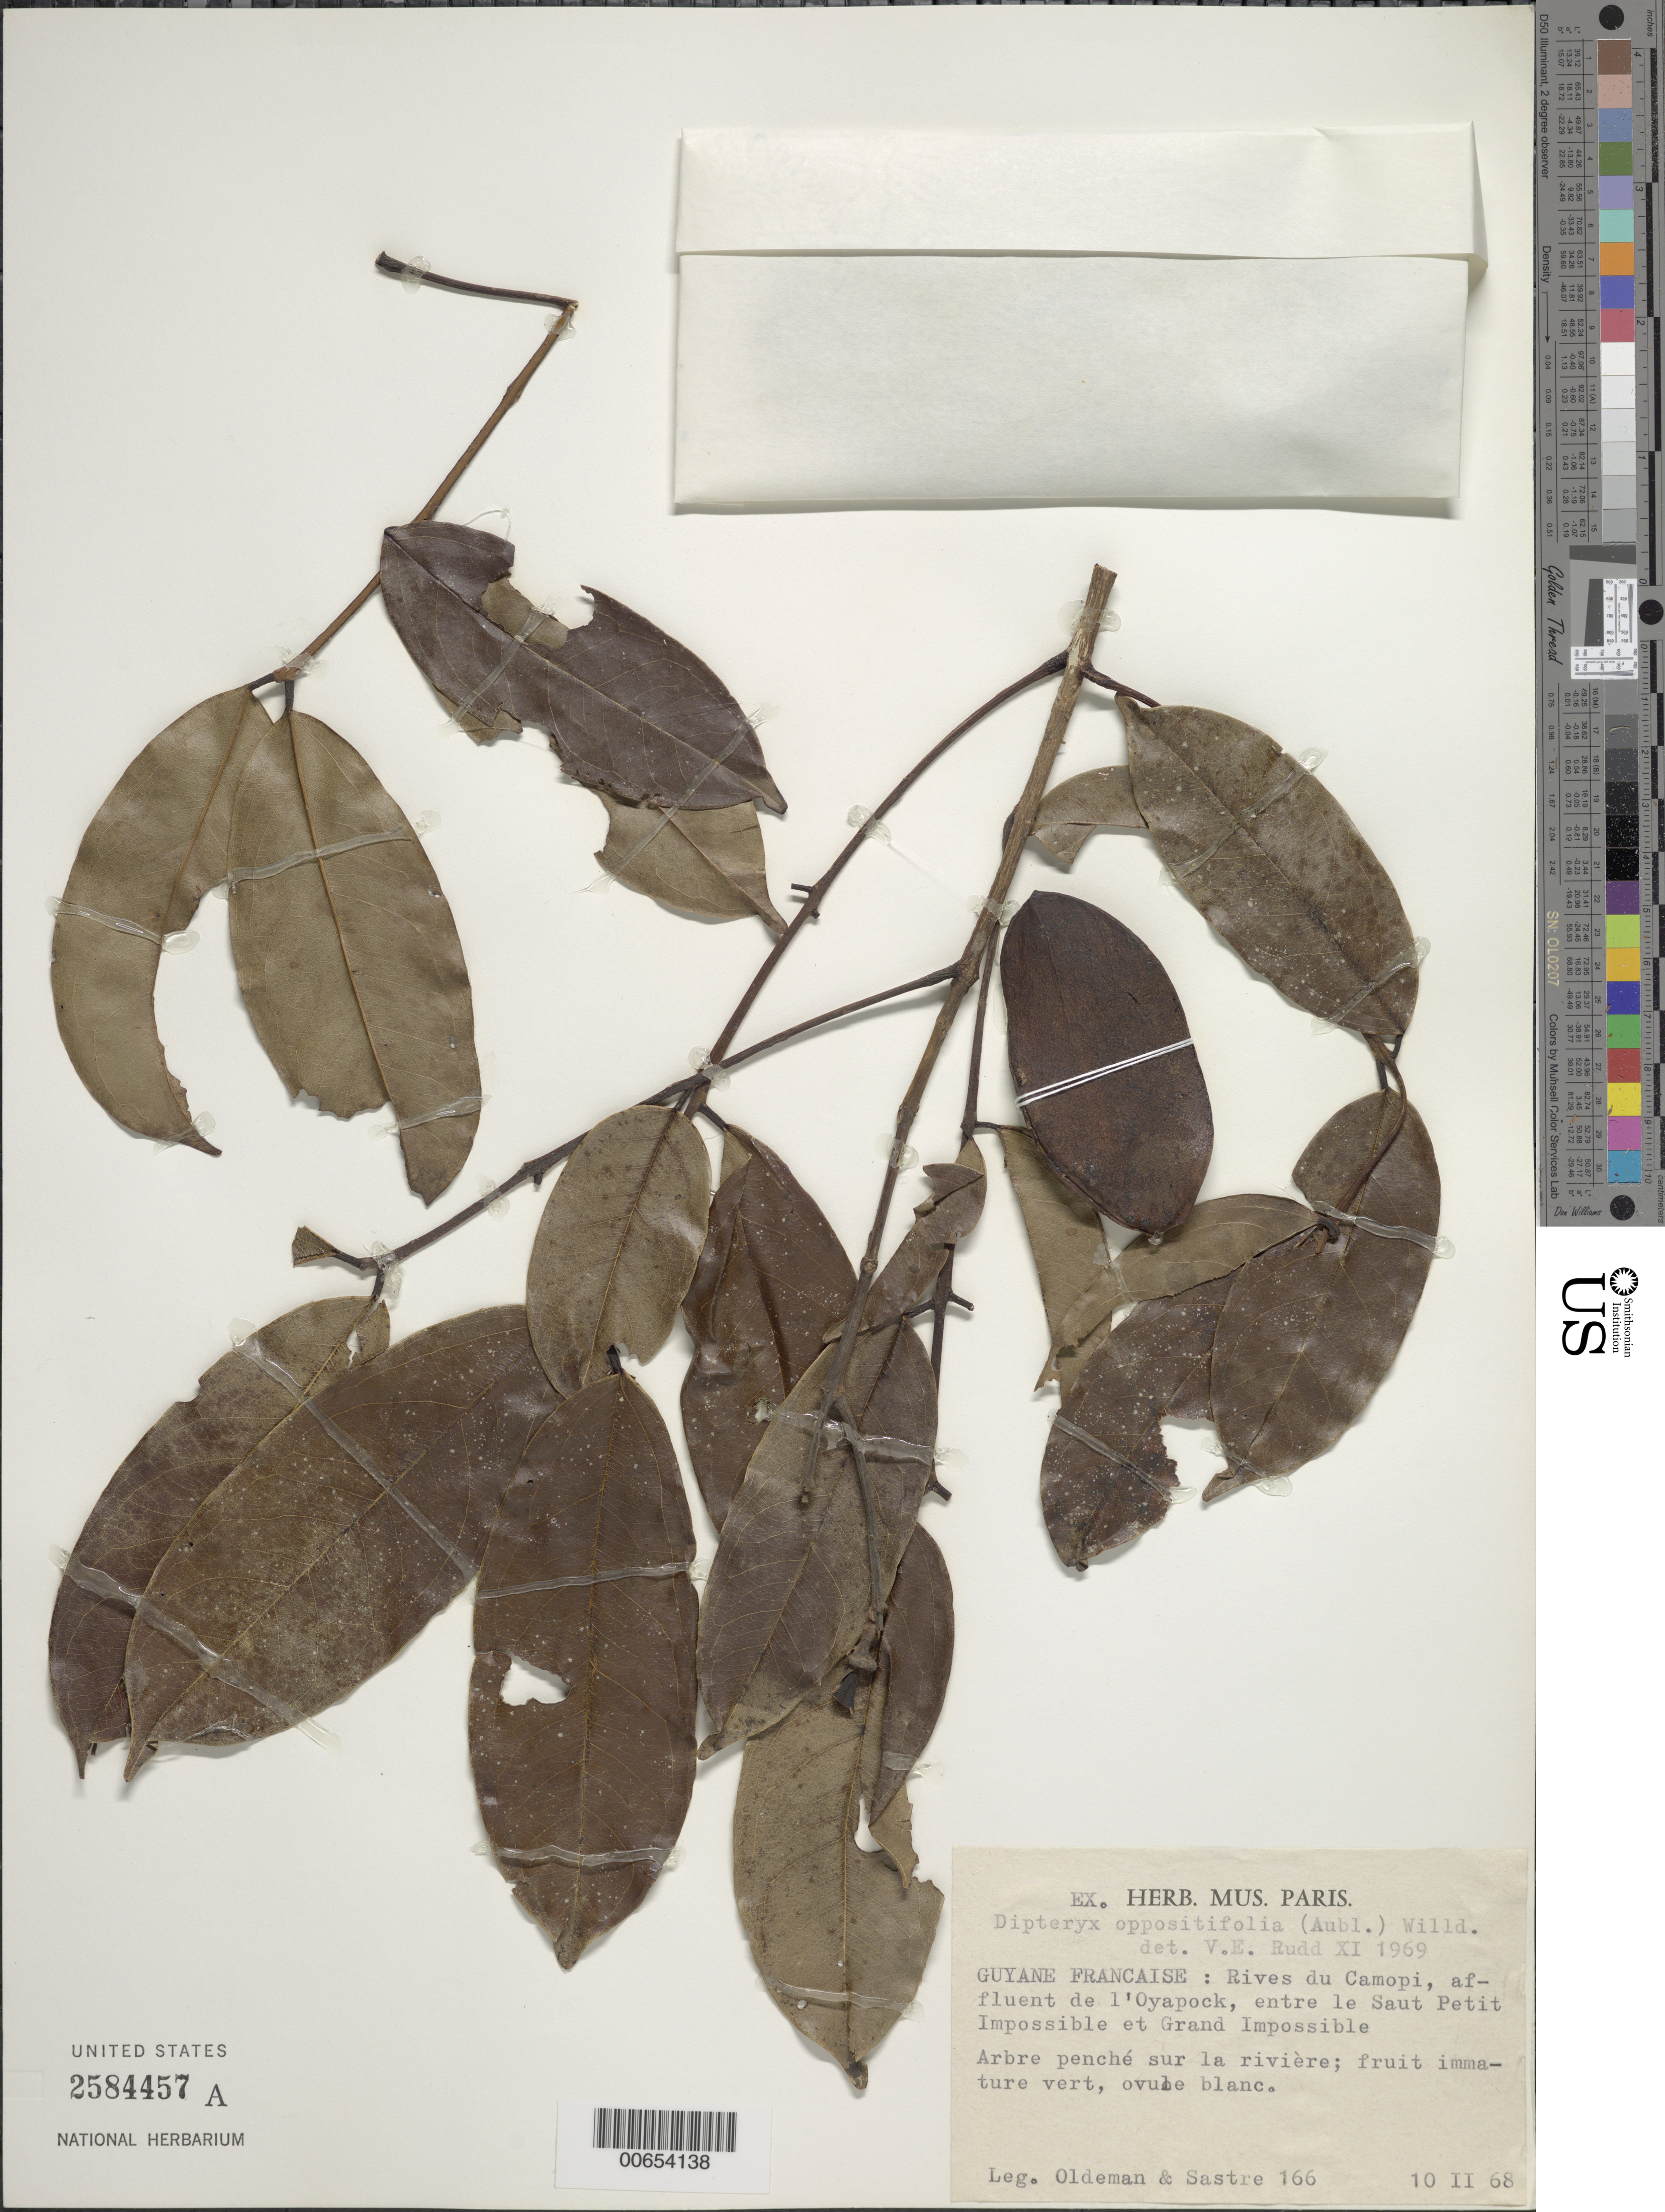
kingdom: Plantae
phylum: Tracheophyta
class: Magnoliopsida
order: Fabales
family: Fabaceae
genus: Taralea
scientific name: Taralea oppositifolia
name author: Aubl.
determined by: Rudd, V. E.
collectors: R. Oldeman & C. H. L. Sastre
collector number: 166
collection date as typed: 10-Feb-68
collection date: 1968-02-10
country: French Guiana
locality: Rivière Camopi, entre le Saut Petit Impossible & Grand Impossible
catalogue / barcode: US 2584457A